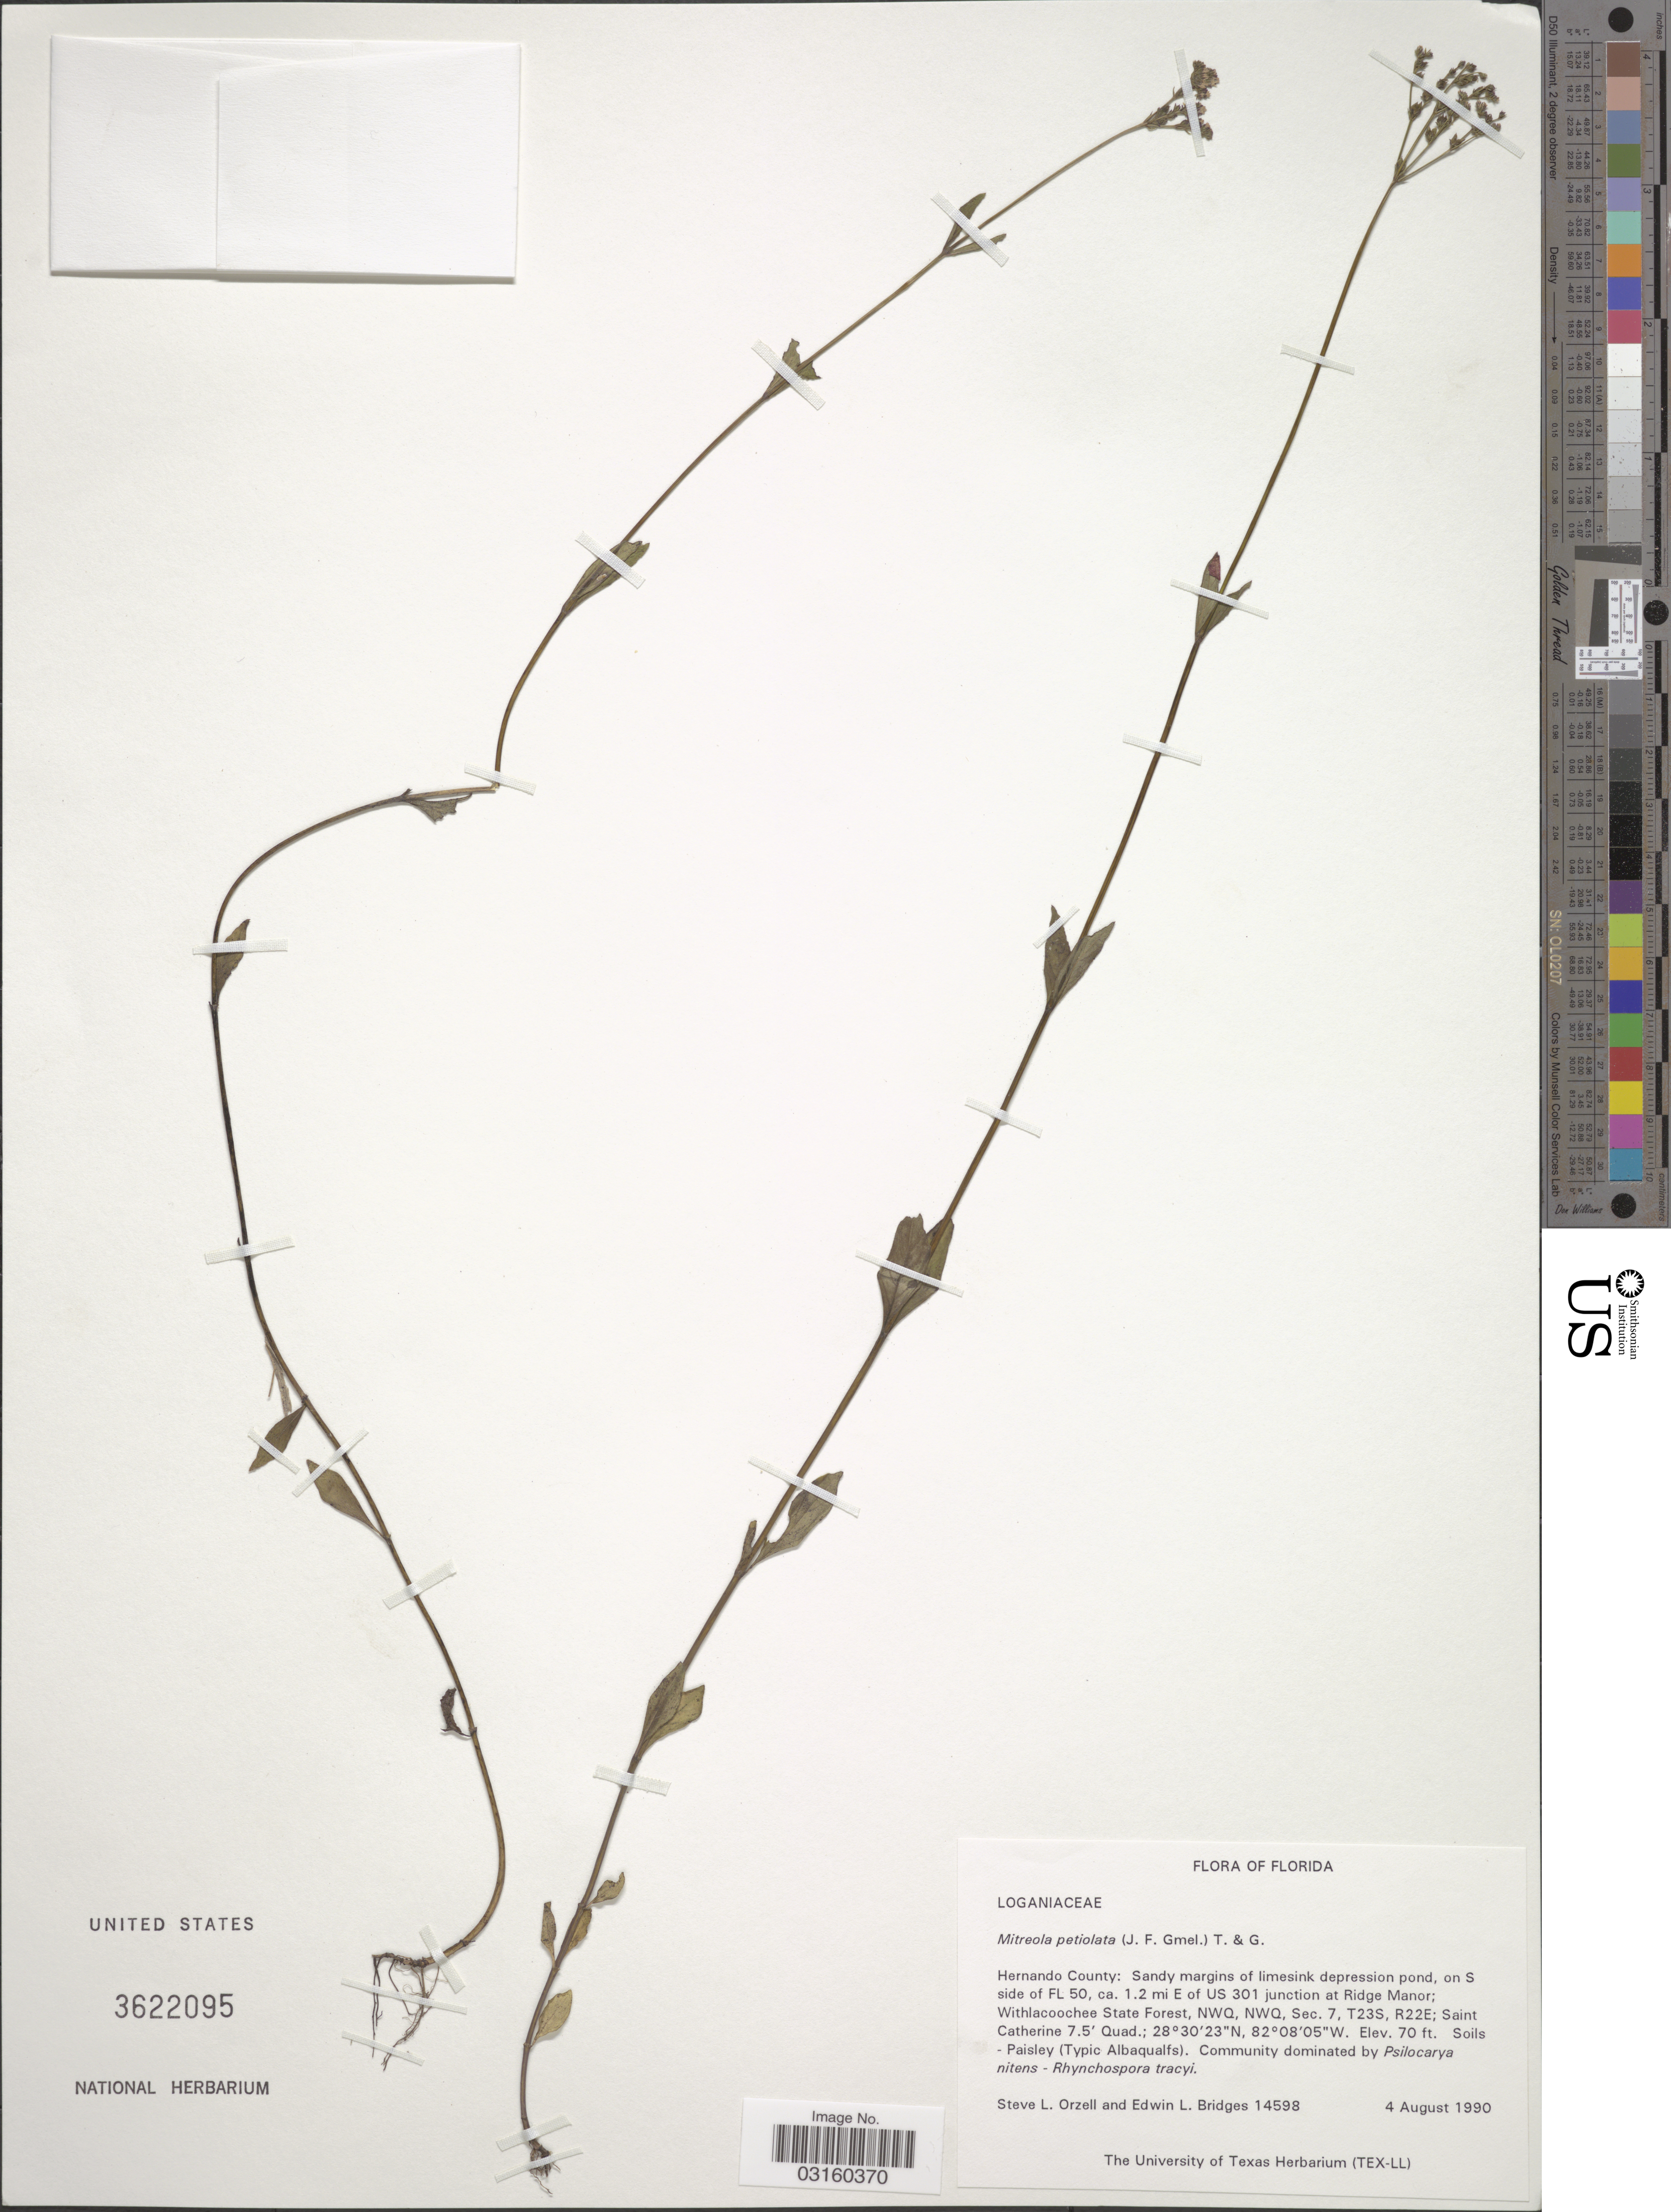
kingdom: Plantae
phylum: Tracheophyta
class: Magnoliopsida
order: Gentianales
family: Loganiaceae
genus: Mitreola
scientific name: Mitreola petiolata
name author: (J.F. Gmel.) Torr. & A. Gray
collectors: S. Orzell & E. Bridges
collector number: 14598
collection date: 1990-08-04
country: United States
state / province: Florida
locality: Hernando County: Sandy margins of limesink depression pond, on S side of FL 50, ca. 1.2 mi E of US 301 junction at Ridge Manor; Withlacoochee State Forest, NWQ, NWQ, Sec. 7, T23S, R22E; Saint Catherine 7.5'Quad.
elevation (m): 21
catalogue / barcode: US 3622095